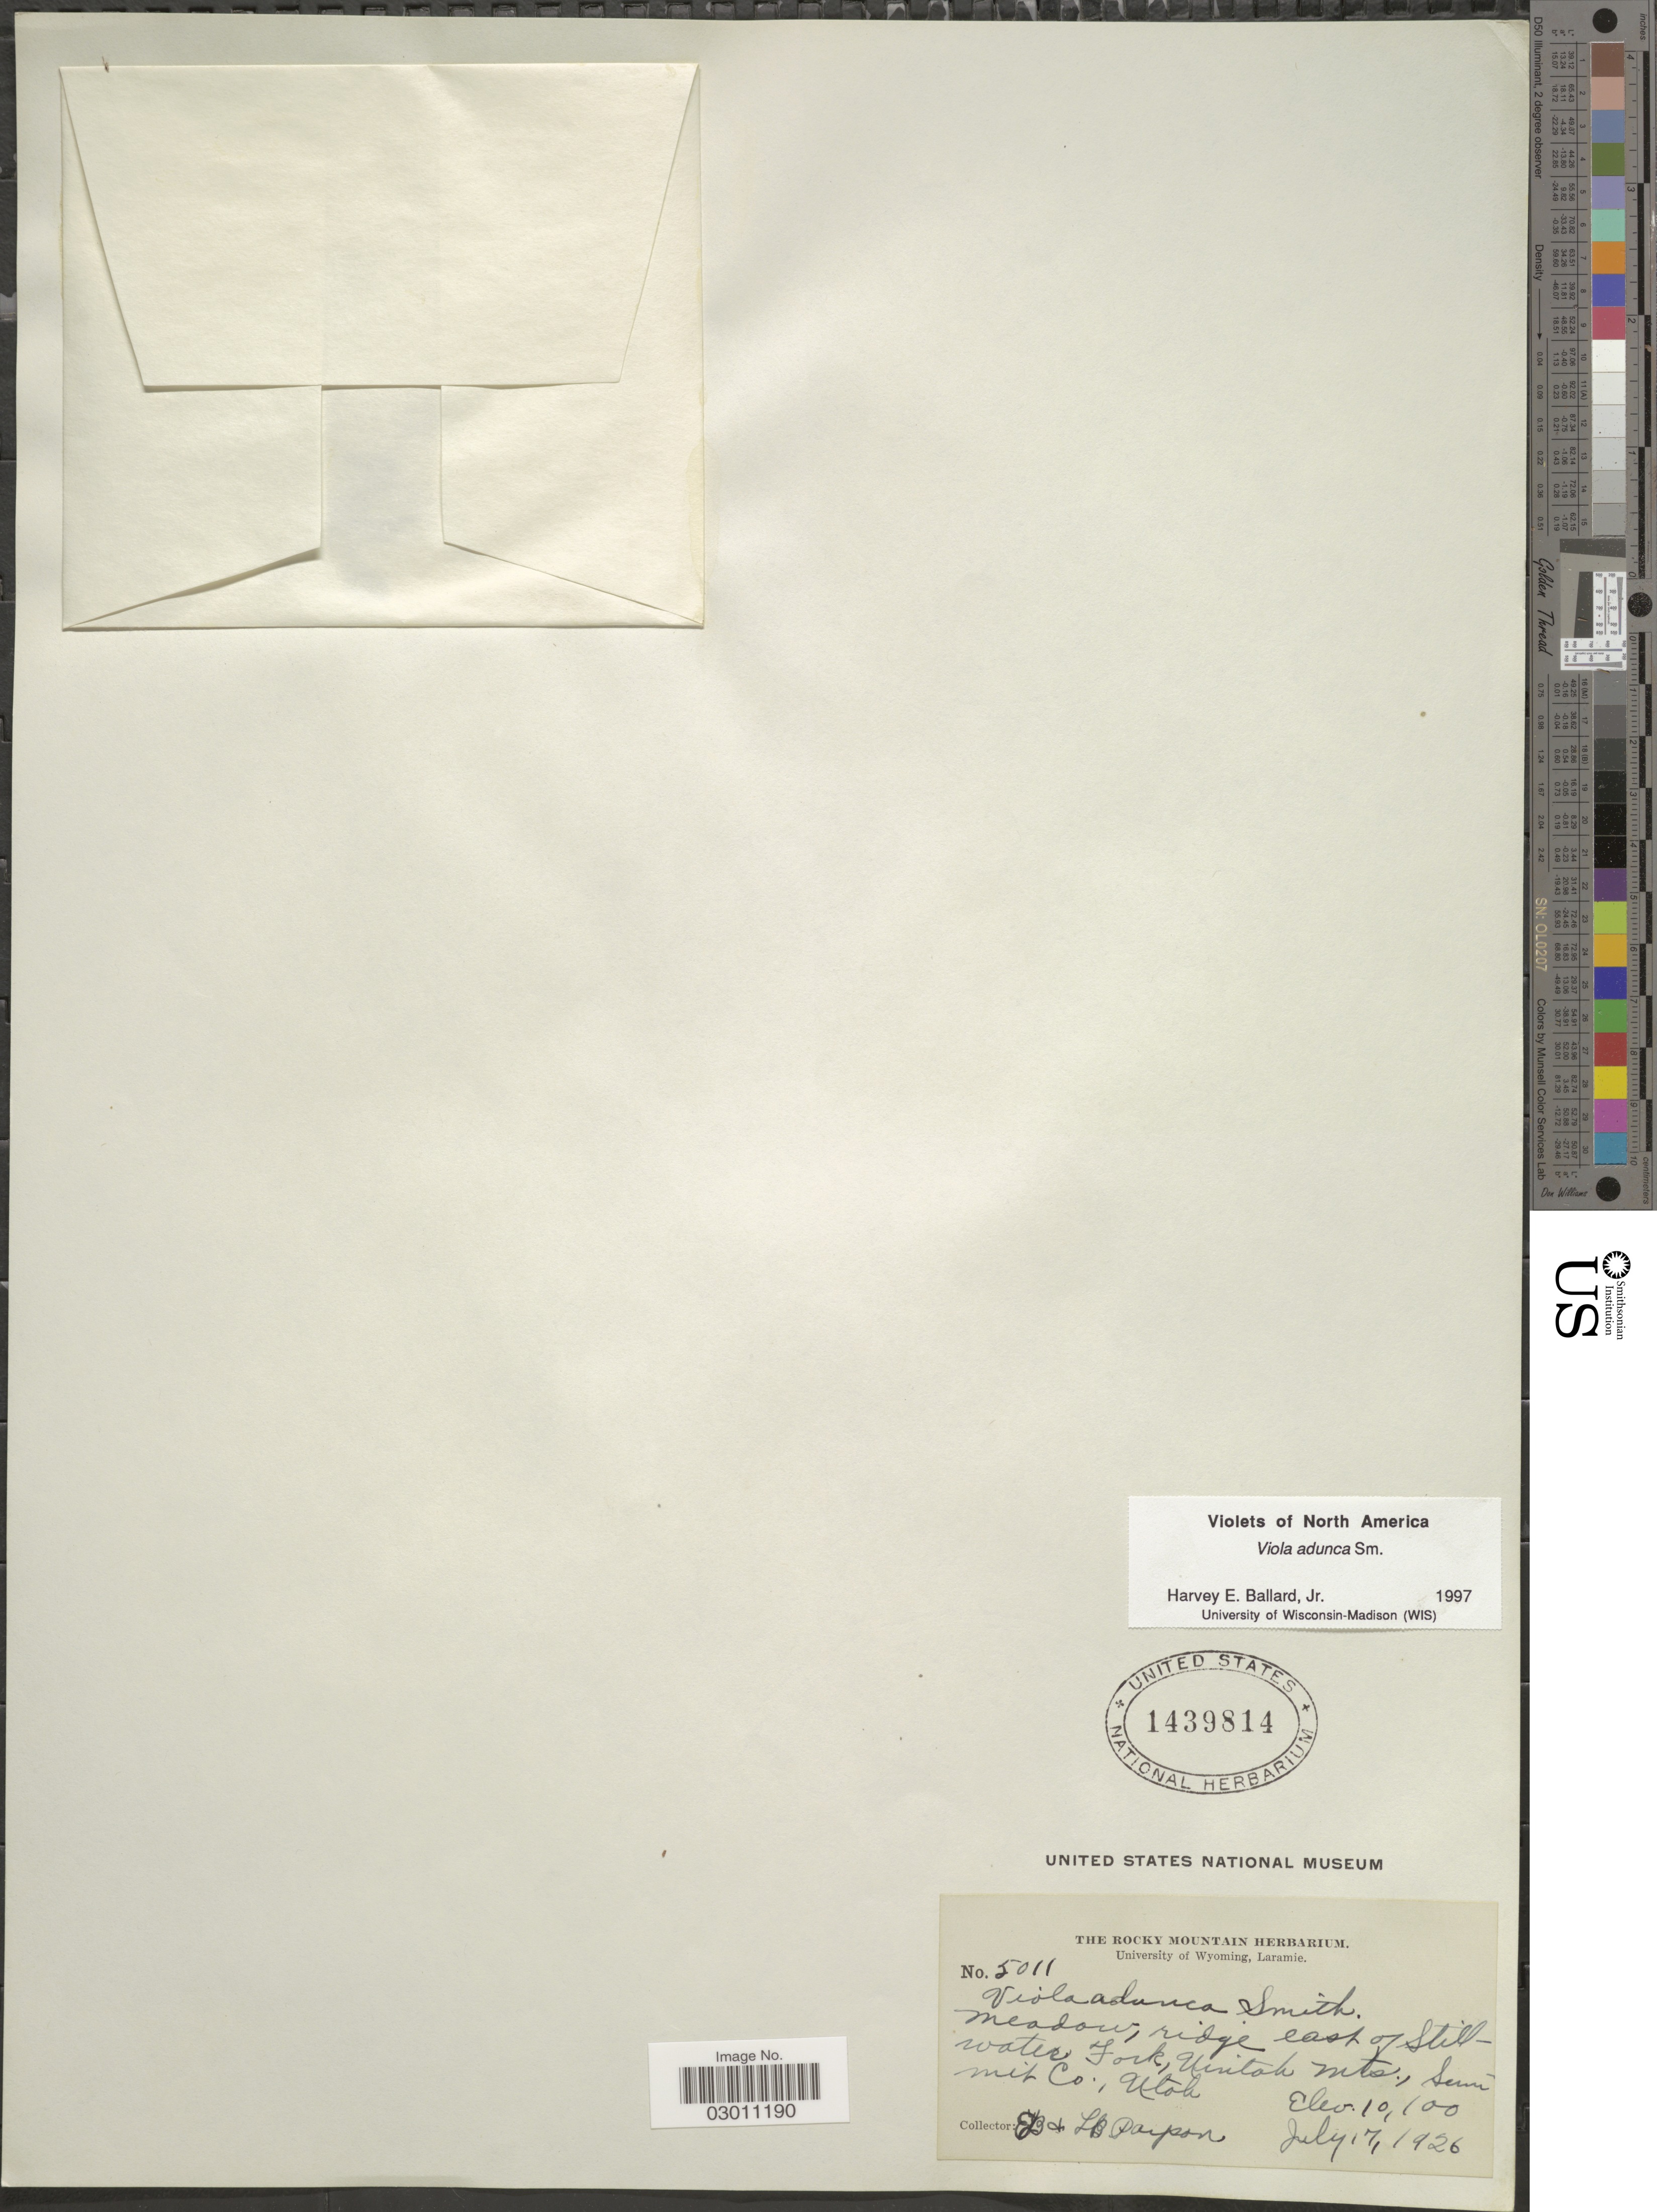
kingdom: Plantae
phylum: Tracheophyta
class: Magnoliopsida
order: Malpighiales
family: Violaceae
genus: Viola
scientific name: Viola adunca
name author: Sm.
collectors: E. Parpon & L. Parpon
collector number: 5011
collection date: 1926-07-17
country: United States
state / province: Utah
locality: Ridge east of Stillwater Fork, Uintah mts., Summit Co.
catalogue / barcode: US 1439814